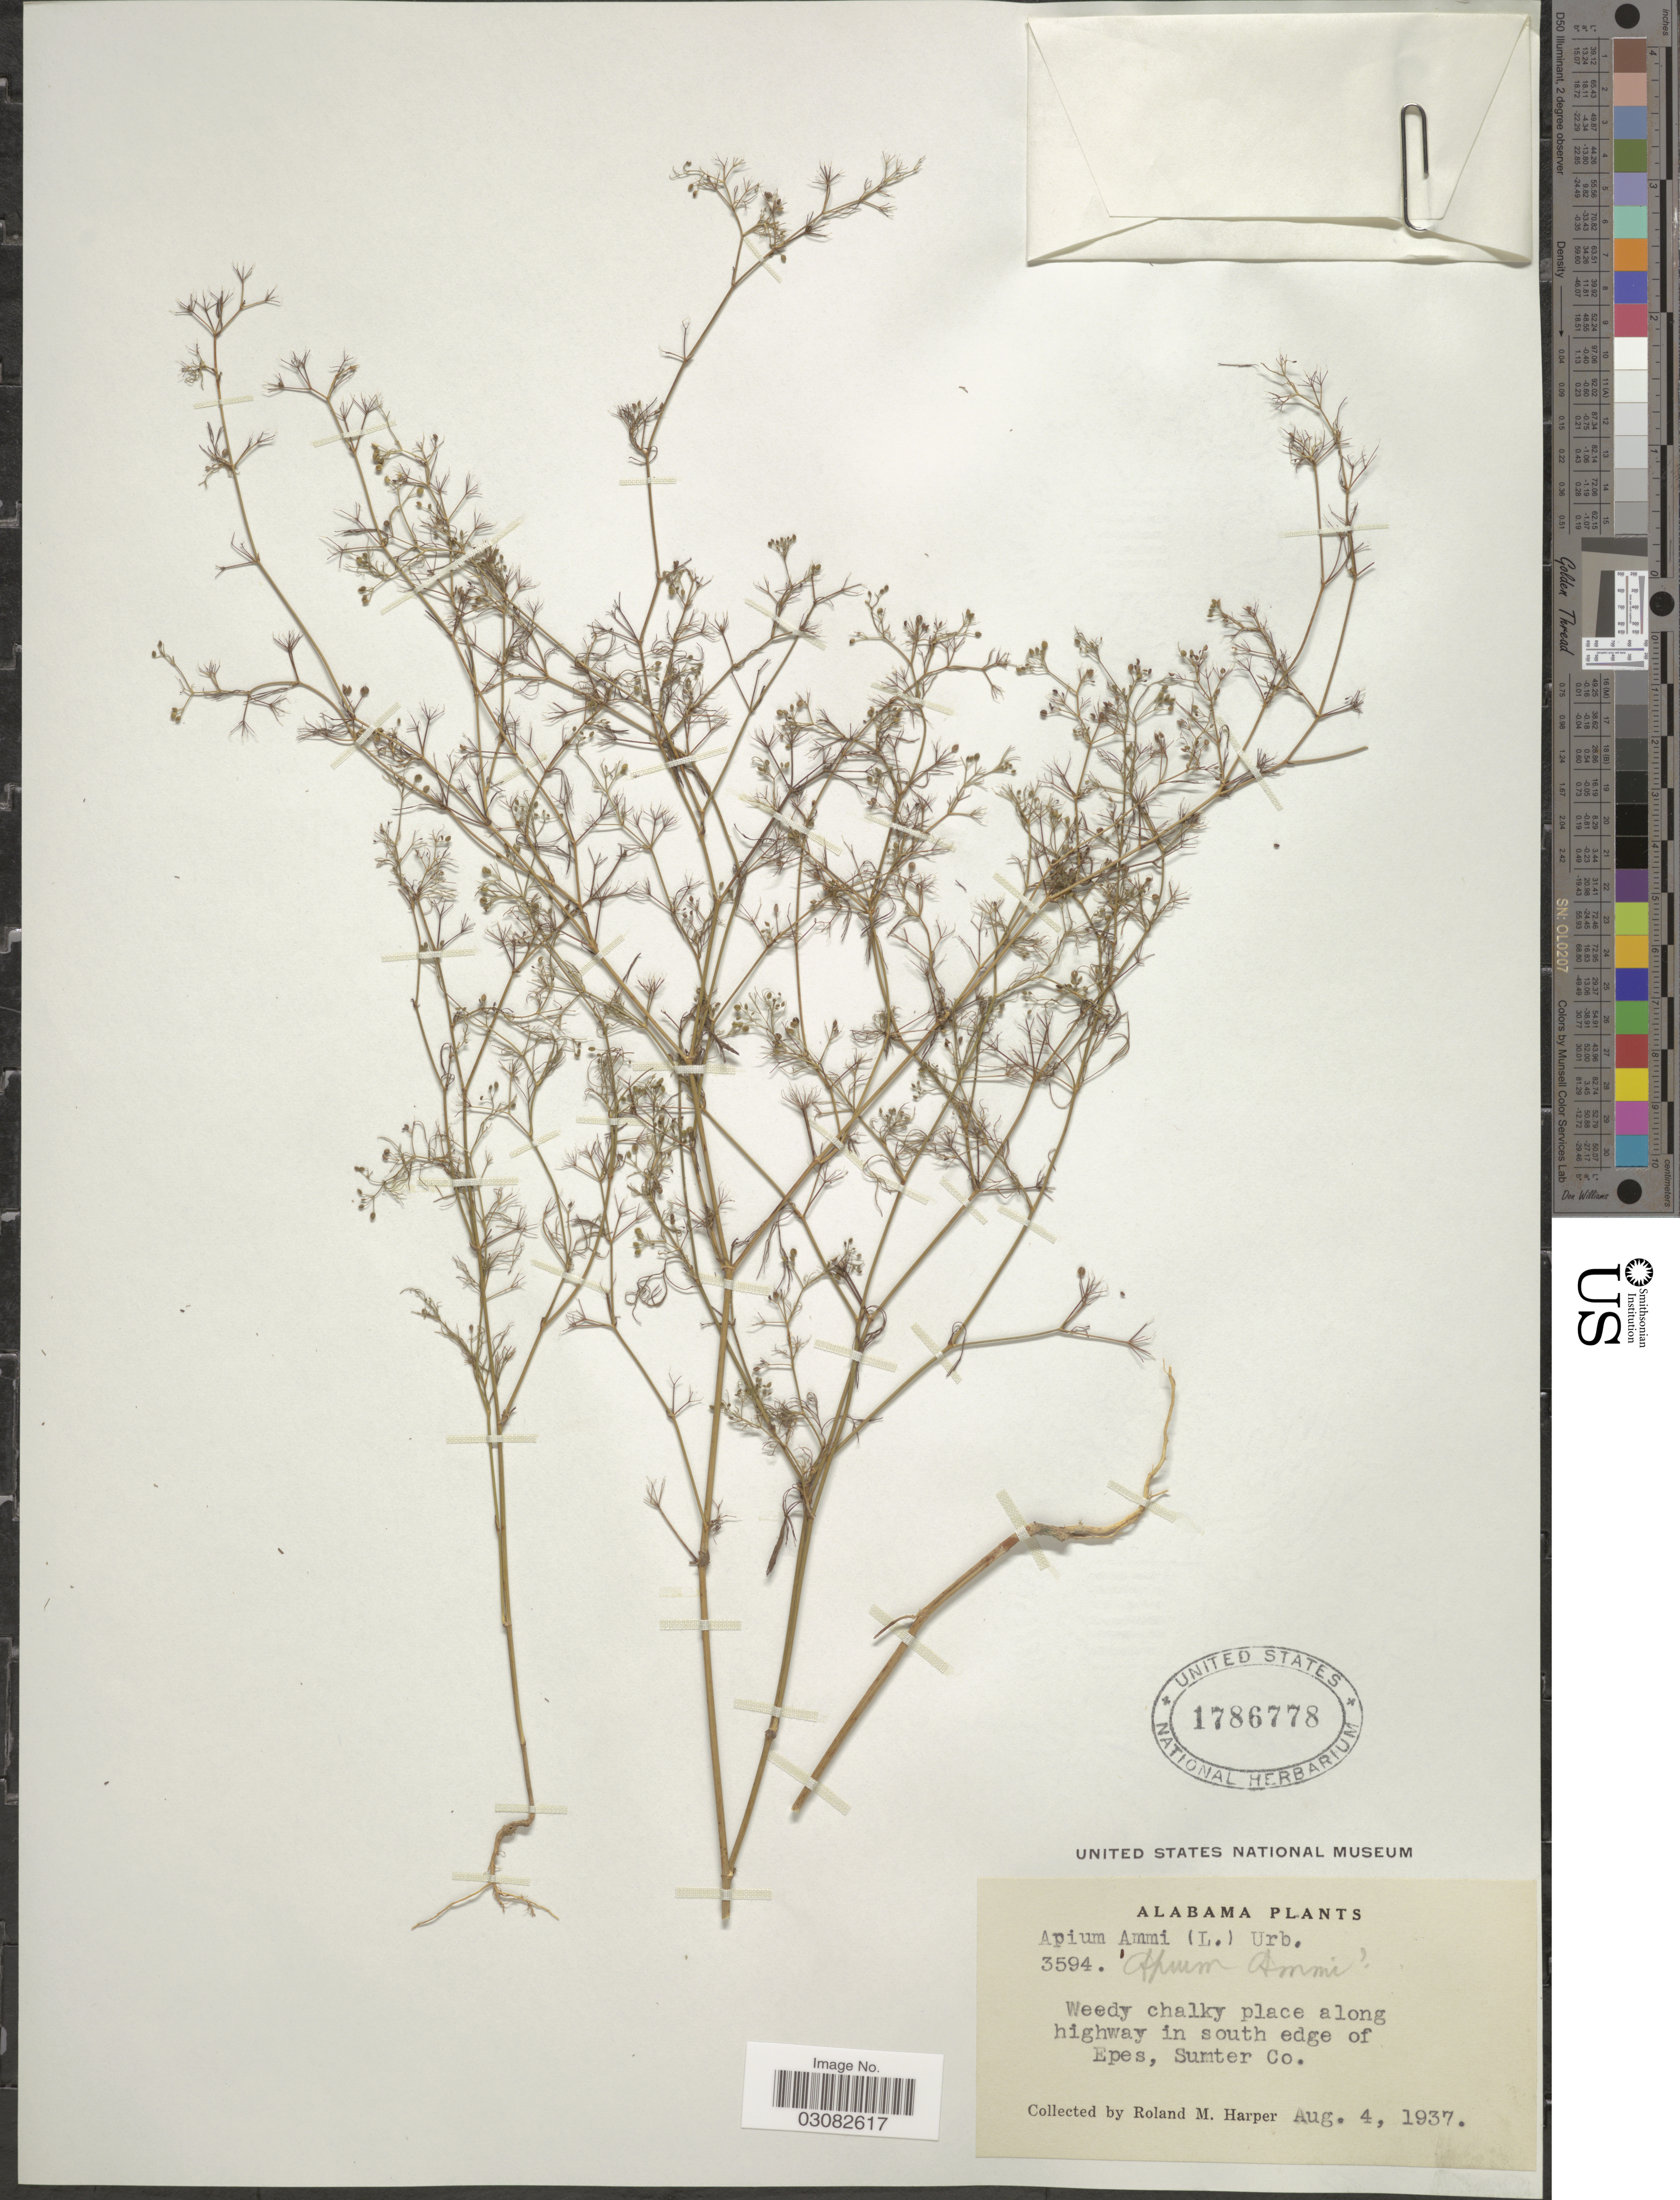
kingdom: Plantae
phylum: Tracheophyta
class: Magnoliopsida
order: Apiales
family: Apiaceae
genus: Apium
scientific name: Apium ammi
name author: (Jacq.) Urb.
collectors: R. M. Harper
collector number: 3594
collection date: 1937-08-04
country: United States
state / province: Alabama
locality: Along highway in south edge of Epes, Sumter Co.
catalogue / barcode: US 1786778